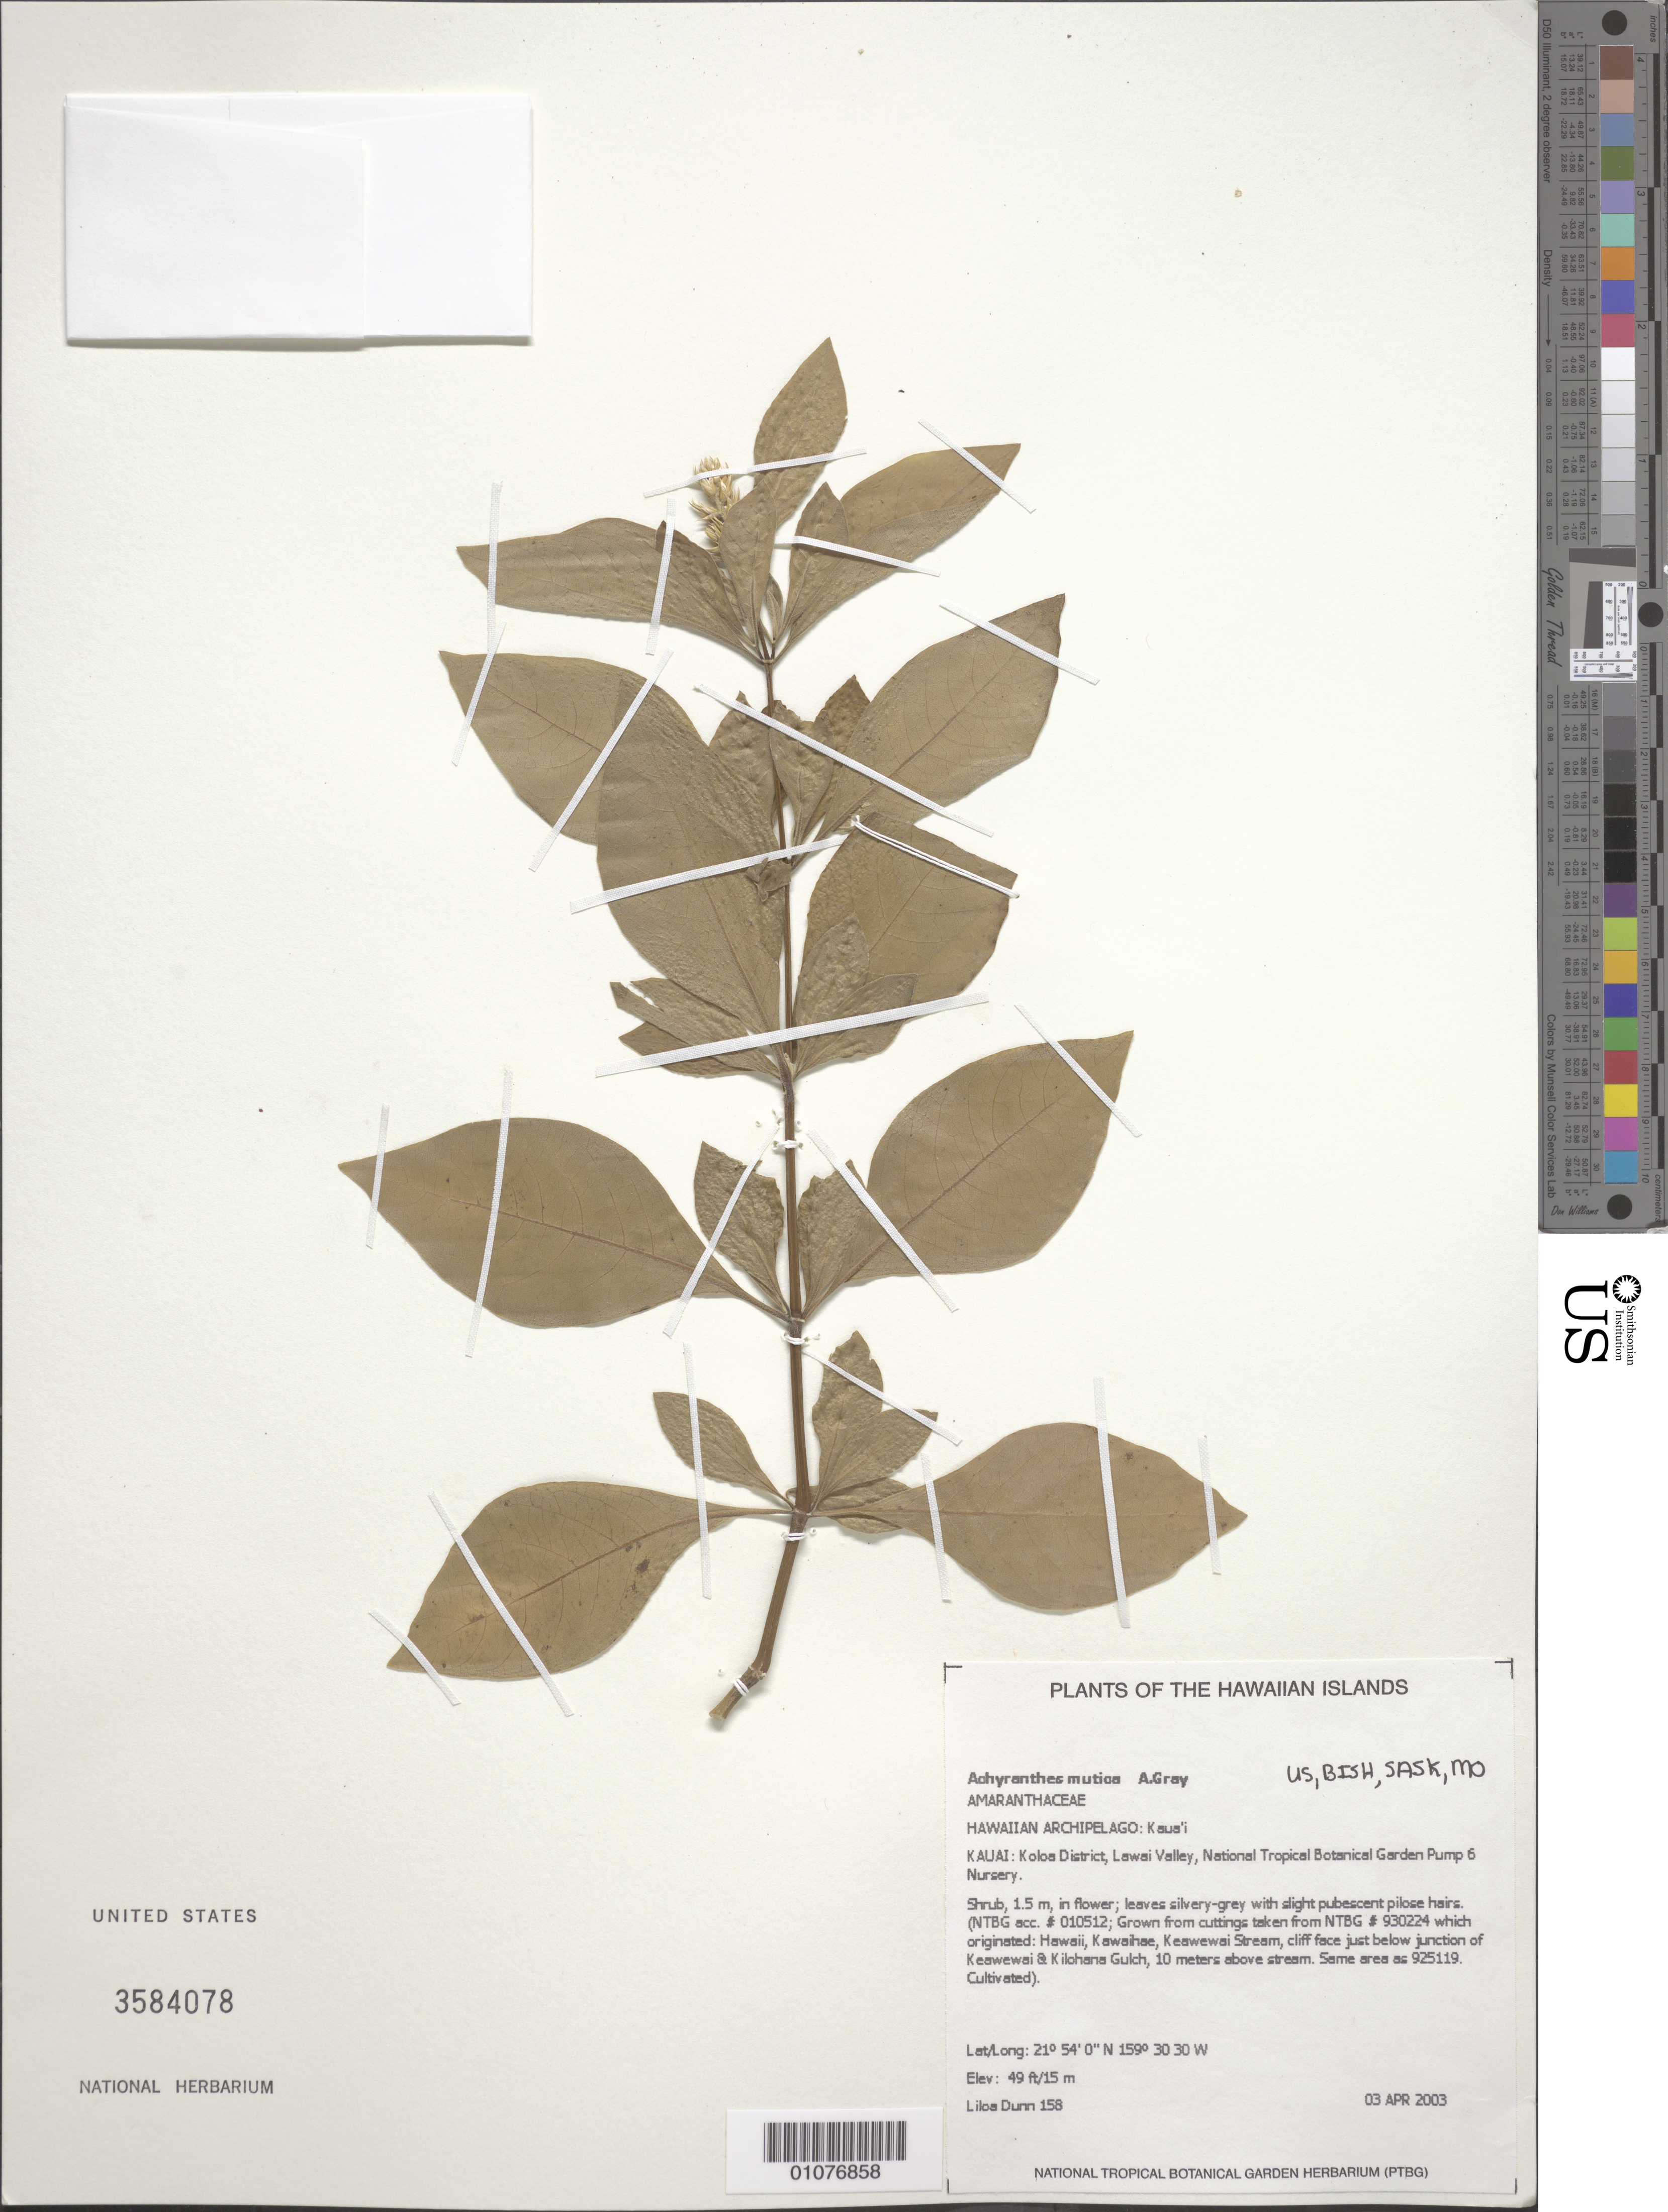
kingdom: Plantae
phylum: Tracheophyta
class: Magnoliopsida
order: Caryophyllales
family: Amaranthaceae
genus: Achyranthes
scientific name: Achyranthes mutica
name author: A. Gray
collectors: L. Dunn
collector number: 158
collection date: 2003-04-03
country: United States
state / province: Hawaii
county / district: Kauai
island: Kaua'i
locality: Koloa District, Lawai Valley, National Tropical Botanical Garden Pump 6 Nursery.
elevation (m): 15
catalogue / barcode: US 3584078